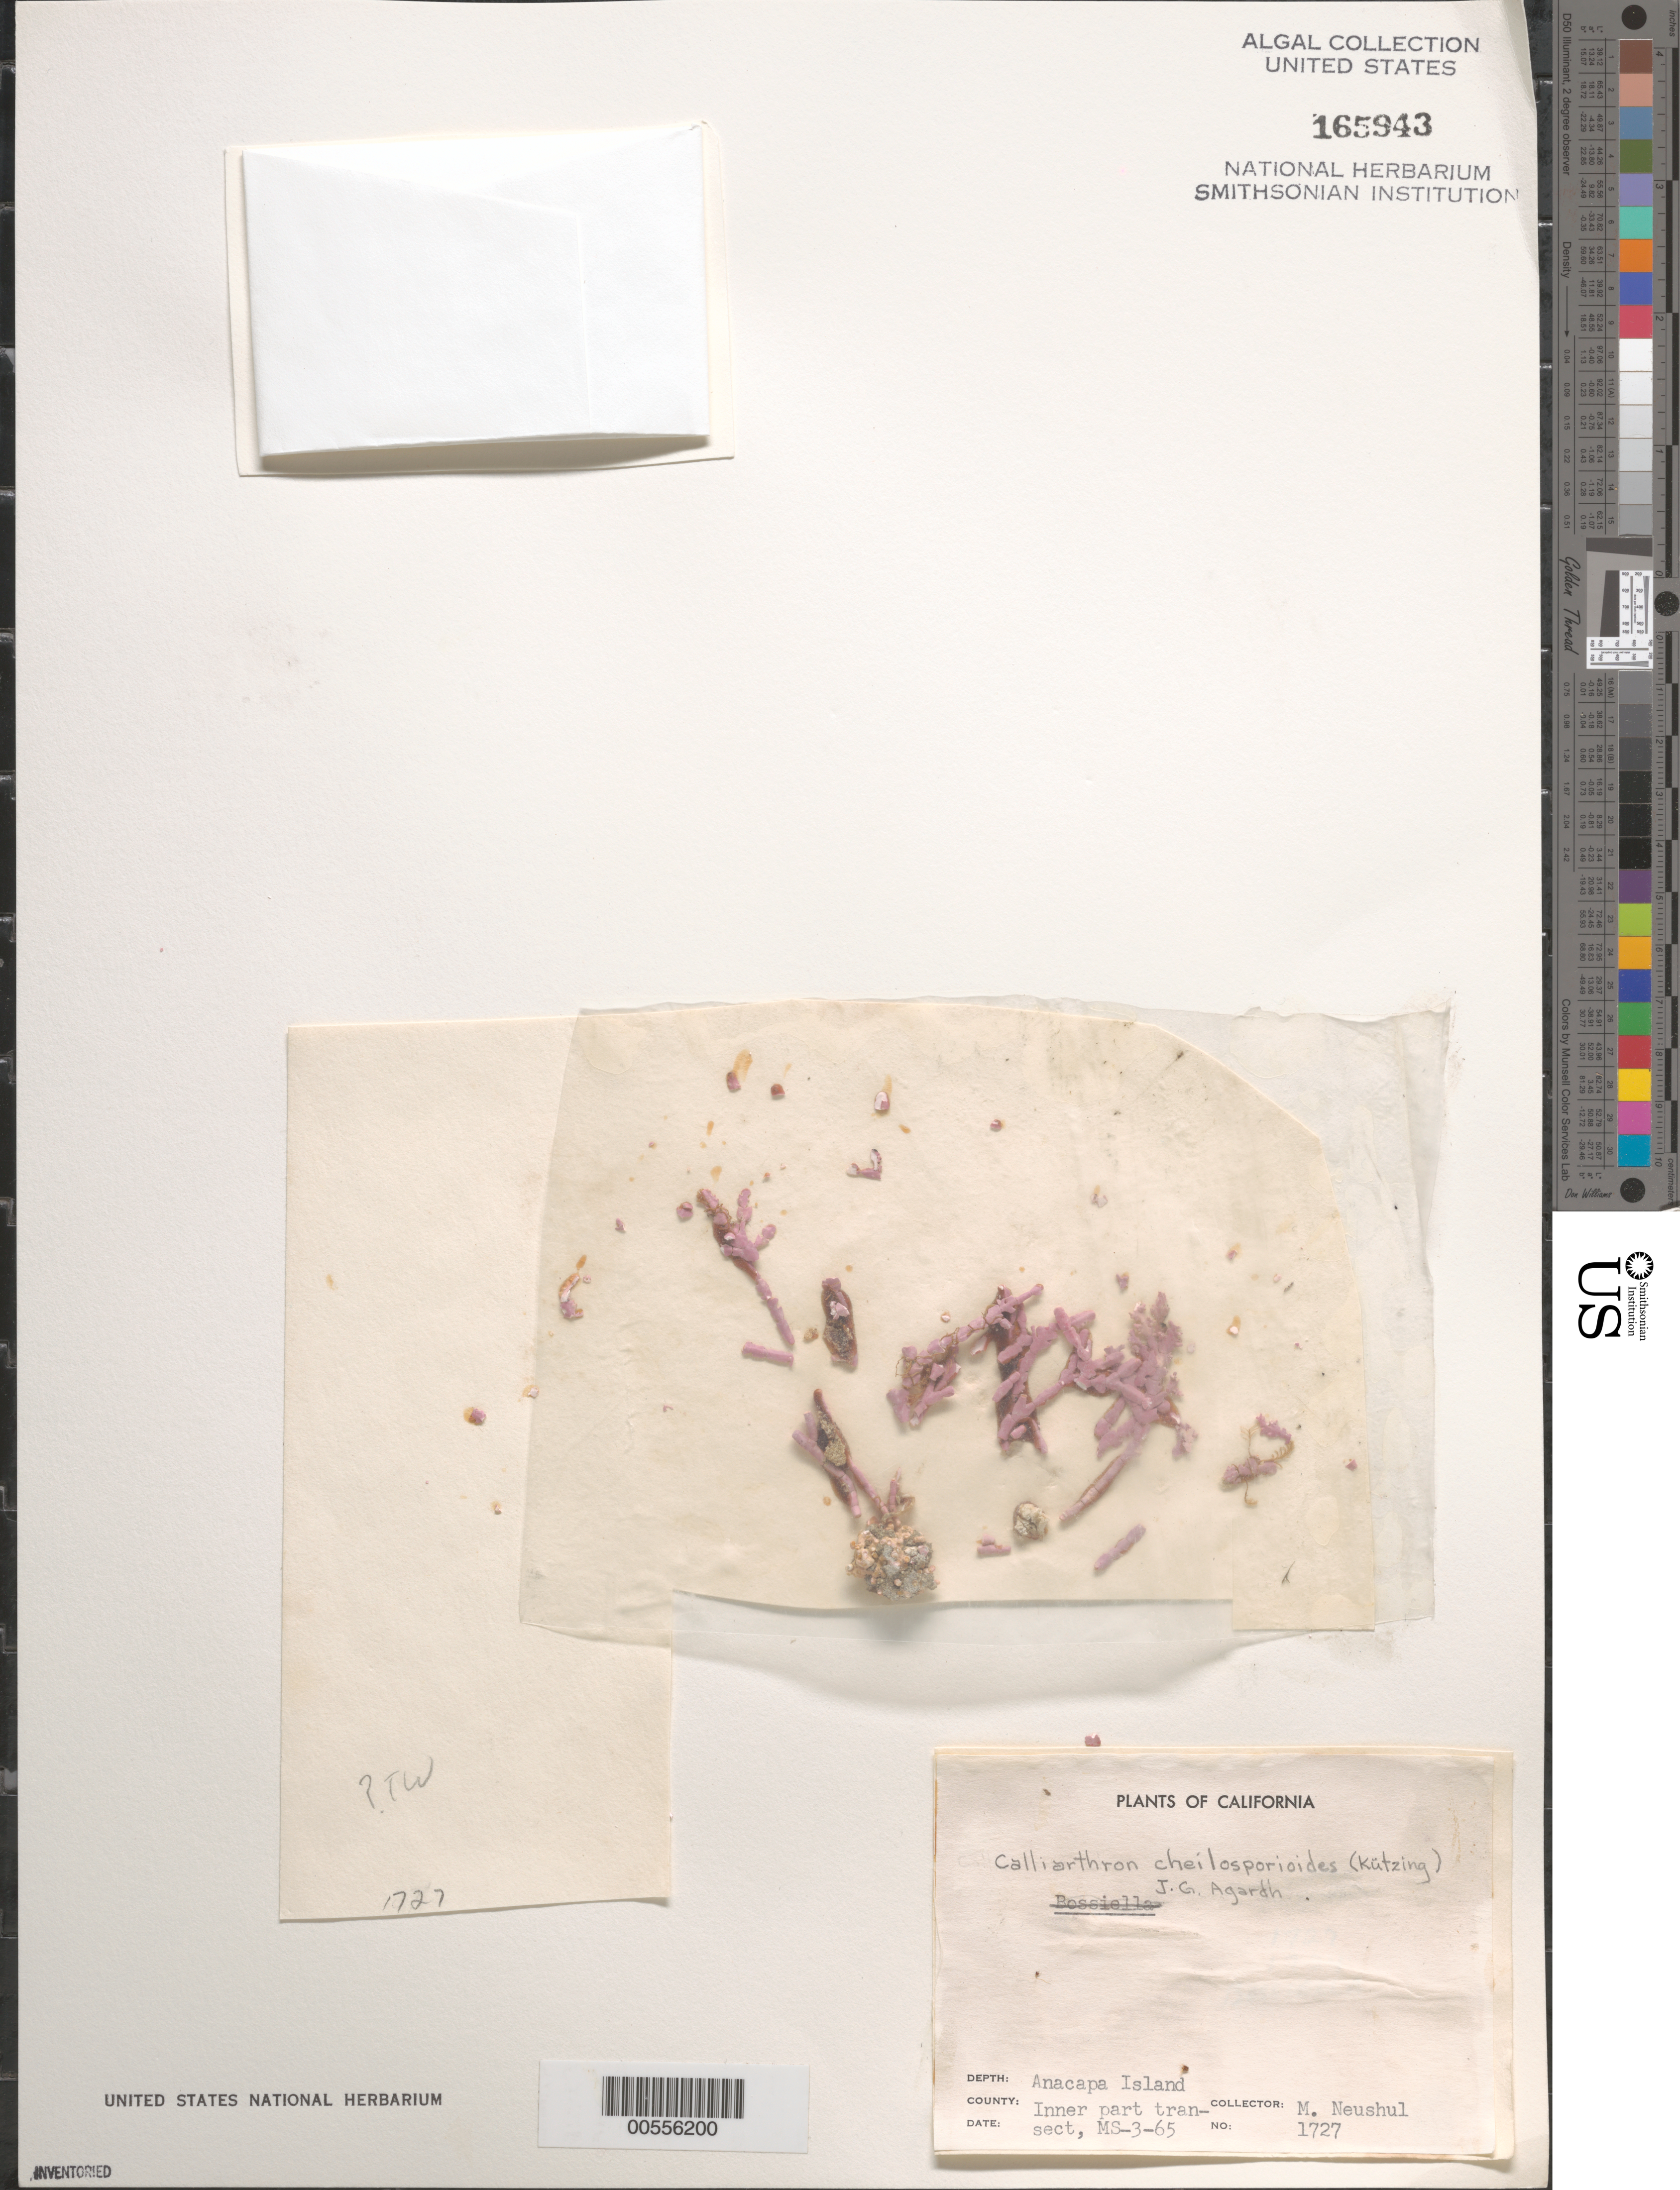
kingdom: Plantae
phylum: Rhodophyta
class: Florideophyceae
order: Corallinales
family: Corallinaceae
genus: Calliarthron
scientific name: Calliarthron cheilosporioides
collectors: M. Neushul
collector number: Neushul 1727 & MS-3-65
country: United States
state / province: California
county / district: Ventura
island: Anacapa Island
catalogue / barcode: US 165943